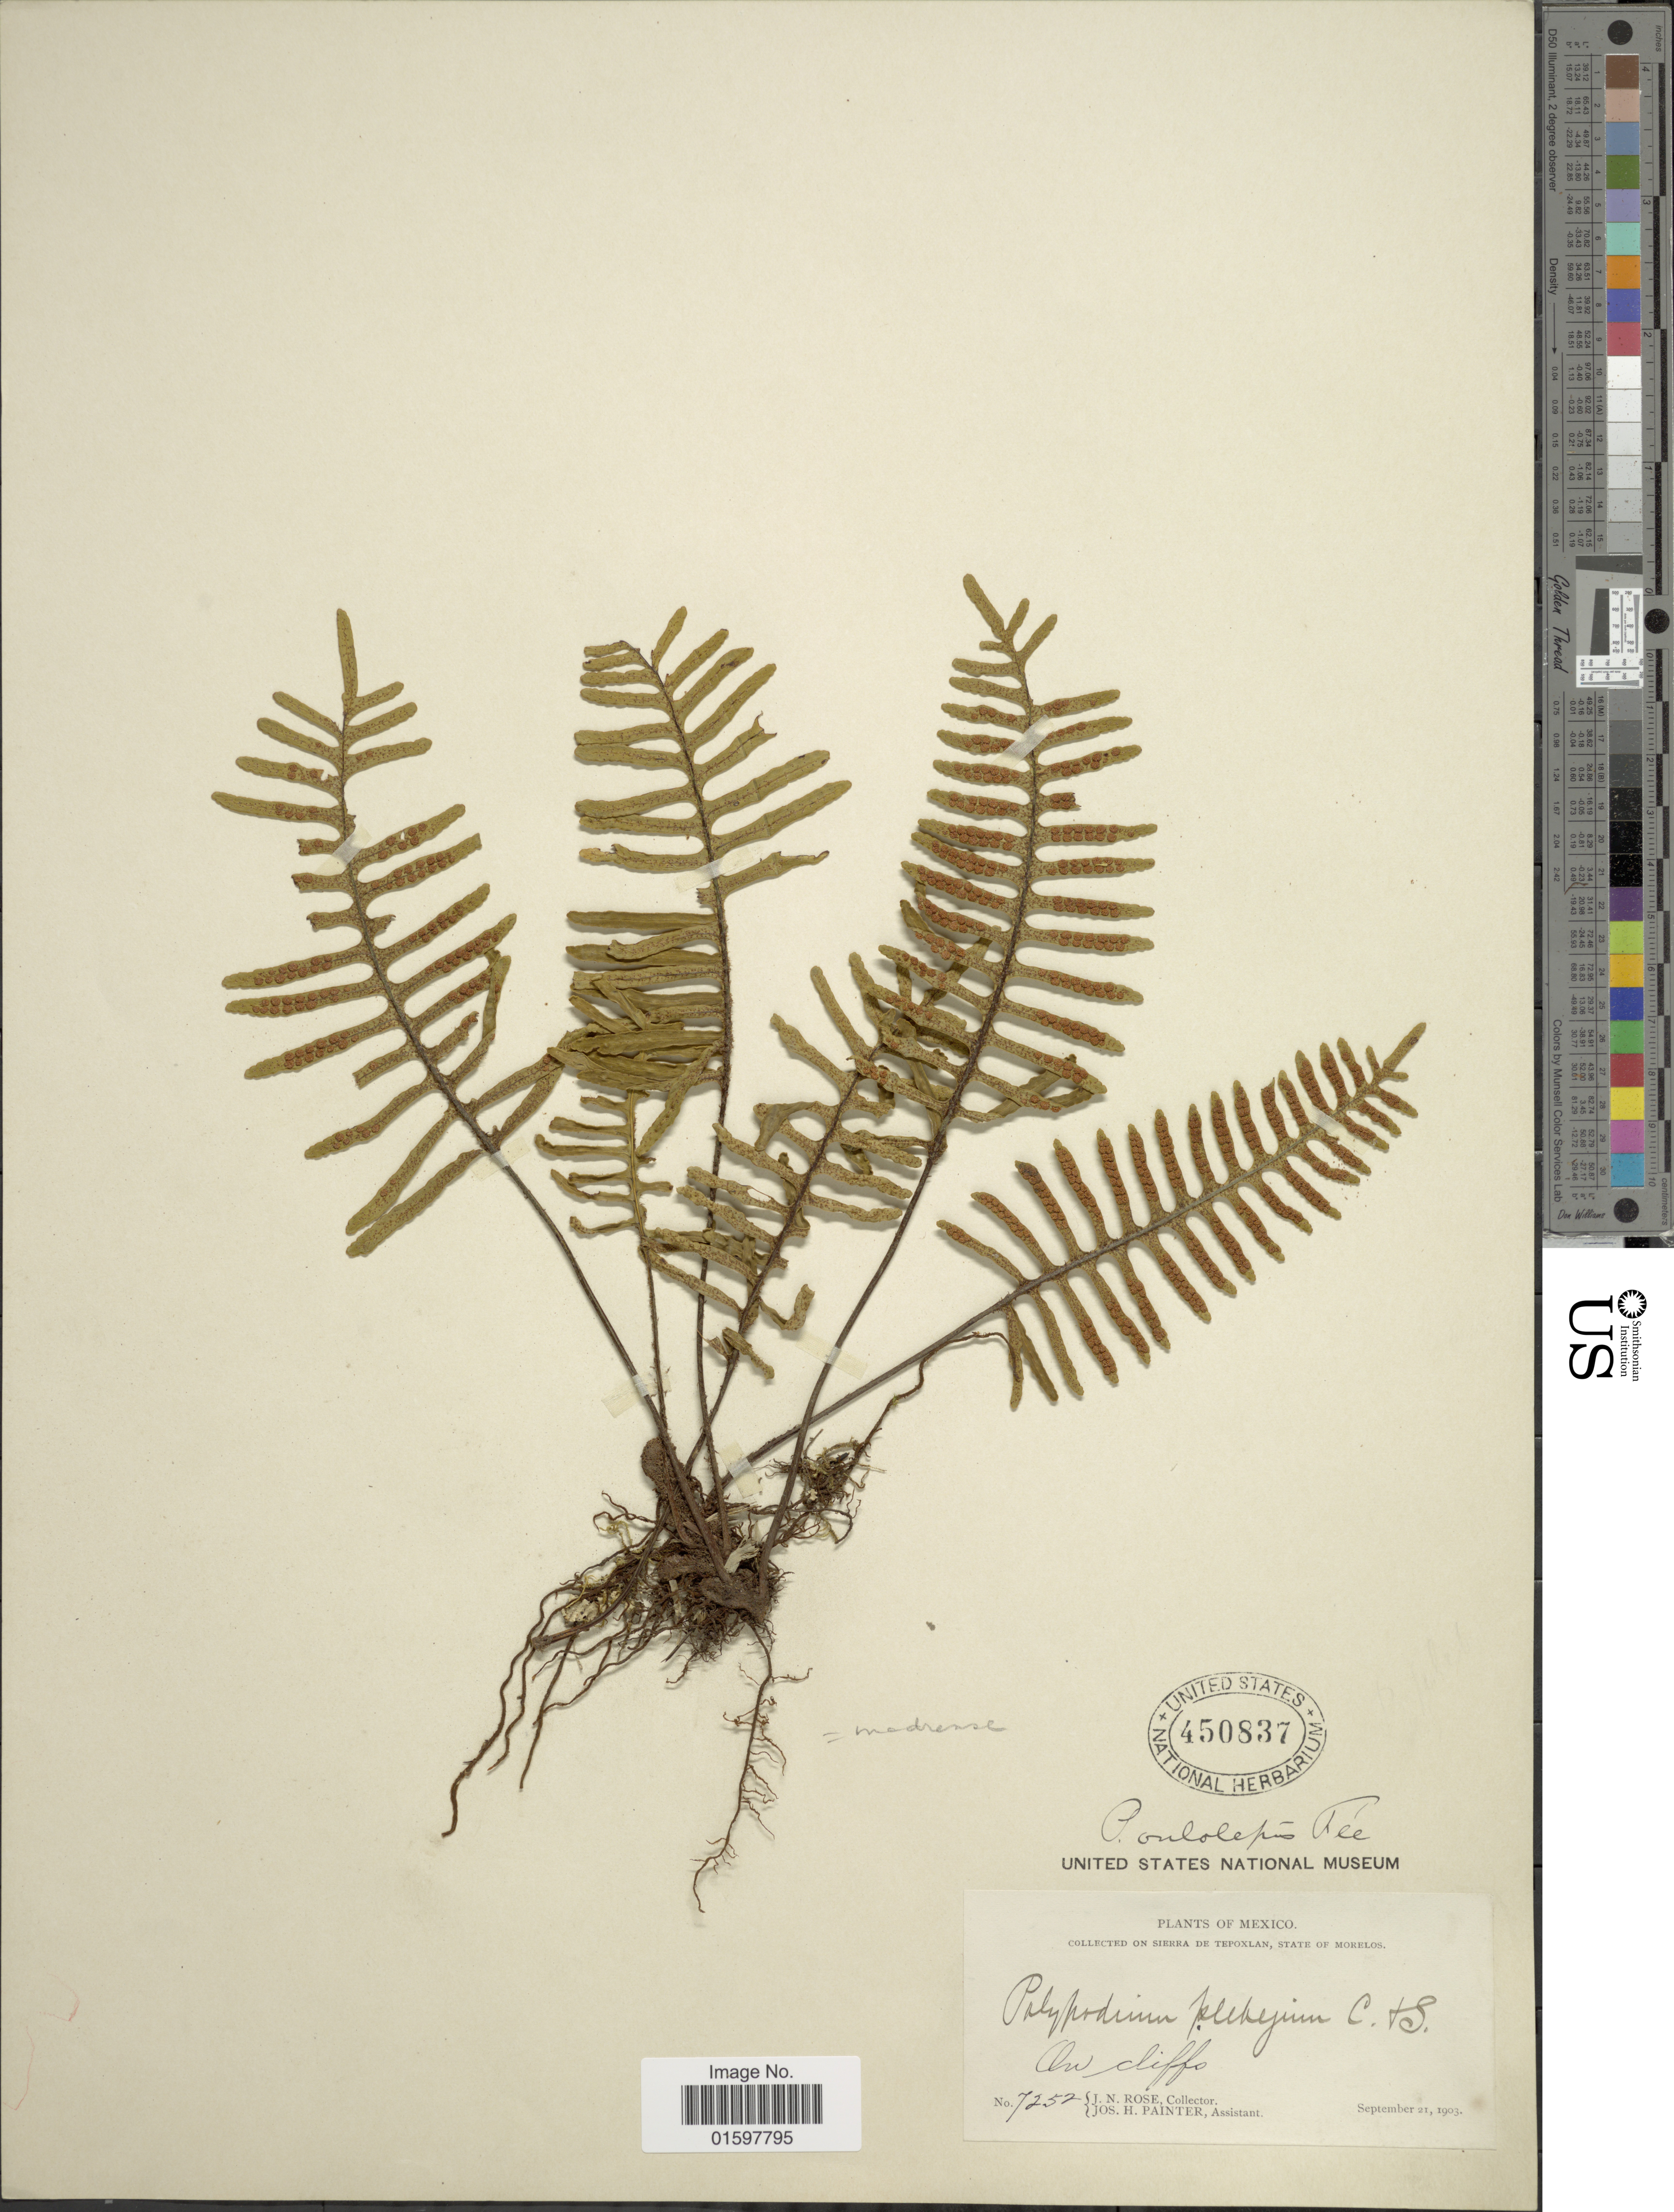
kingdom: Plantae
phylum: Tracheophyta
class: Polypodiopsida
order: Polypodiales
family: Polypodiaceae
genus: Pleopeltis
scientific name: Pleopeltis madrense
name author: (J. Sm.) A.R. Sm. & Tejero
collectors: J. N. Rose & J. H. Painter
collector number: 7252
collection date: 1903-09-21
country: Mexico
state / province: Morelos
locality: Sierra de Tepoxlan, on cliffs.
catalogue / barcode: US 450837